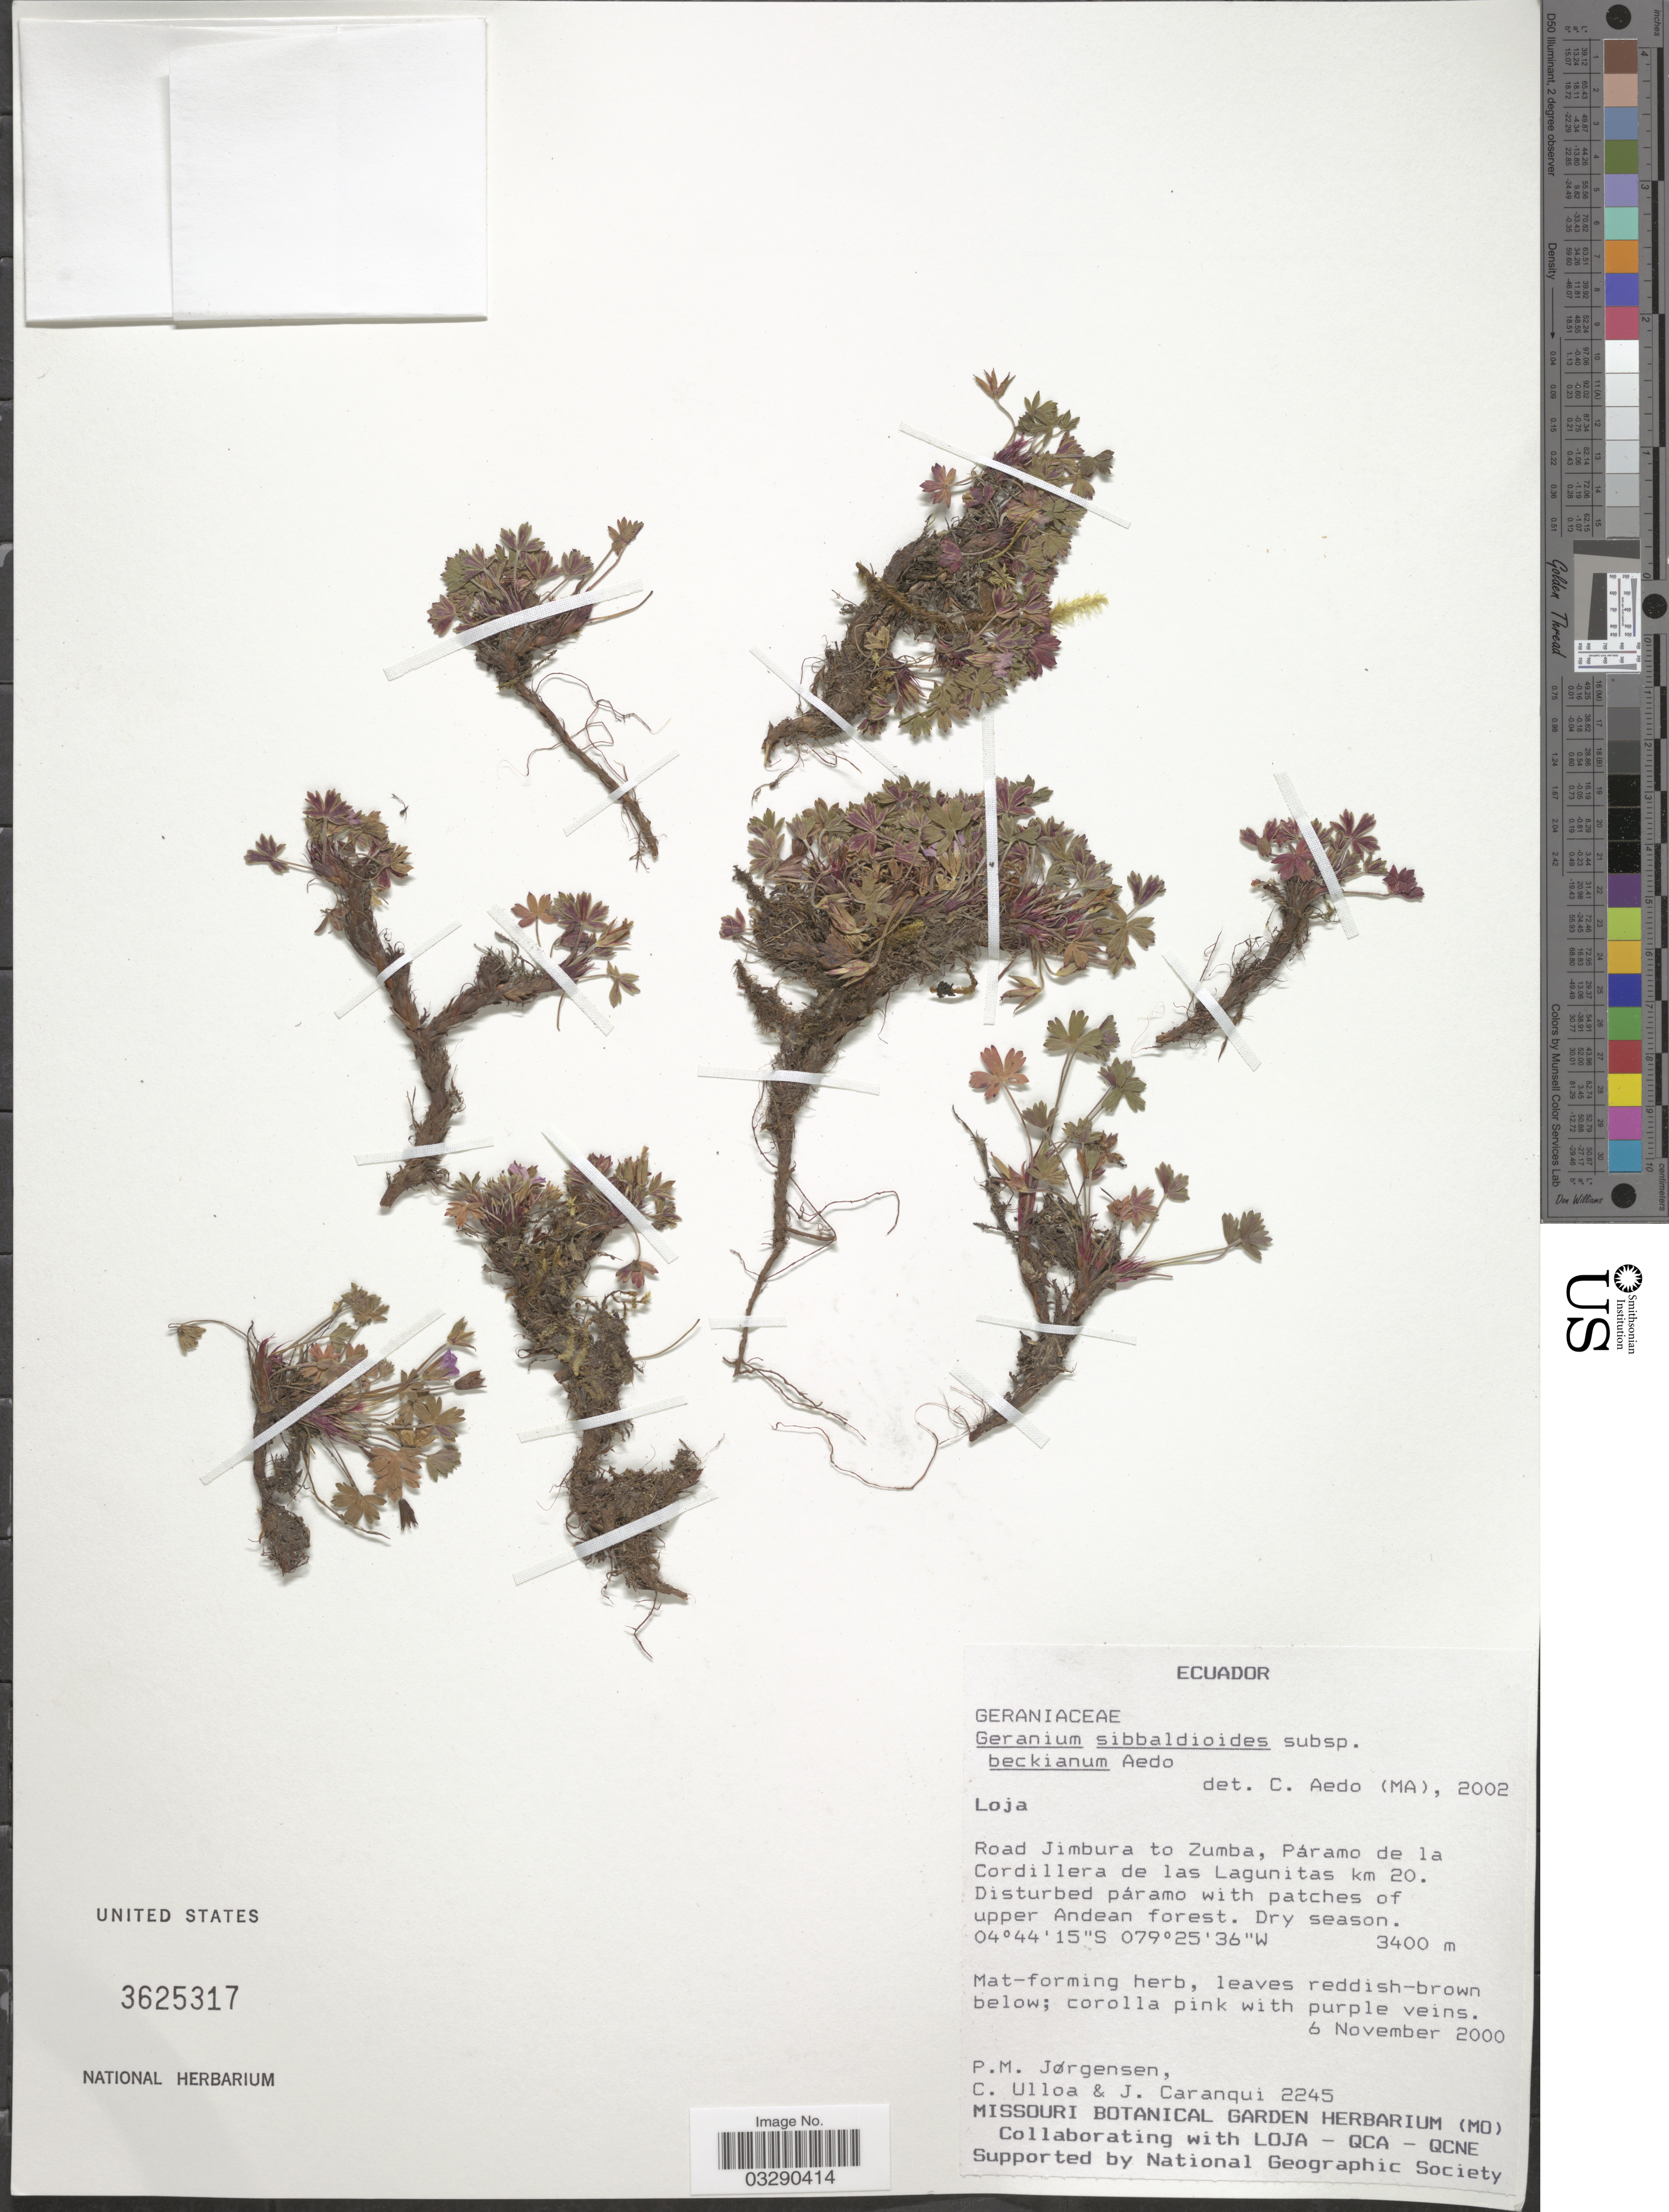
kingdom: Plantae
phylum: Tracheophyta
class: Magnoliopsida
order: Geraniales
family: Geraniaceae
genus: Geranium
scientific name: Geranium sibbaldioides subsp. beckianum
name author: Aedo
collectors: P. Jørgensen, C. Ulloa & J. Caranqui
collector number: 2245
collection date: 2000-11-06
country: Ecuador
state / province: Loja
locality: Road Jimbura to Zumba, Páramo de la Cordillera de las Lagunitas km 20.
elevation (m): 3400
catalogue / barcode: US 3625317